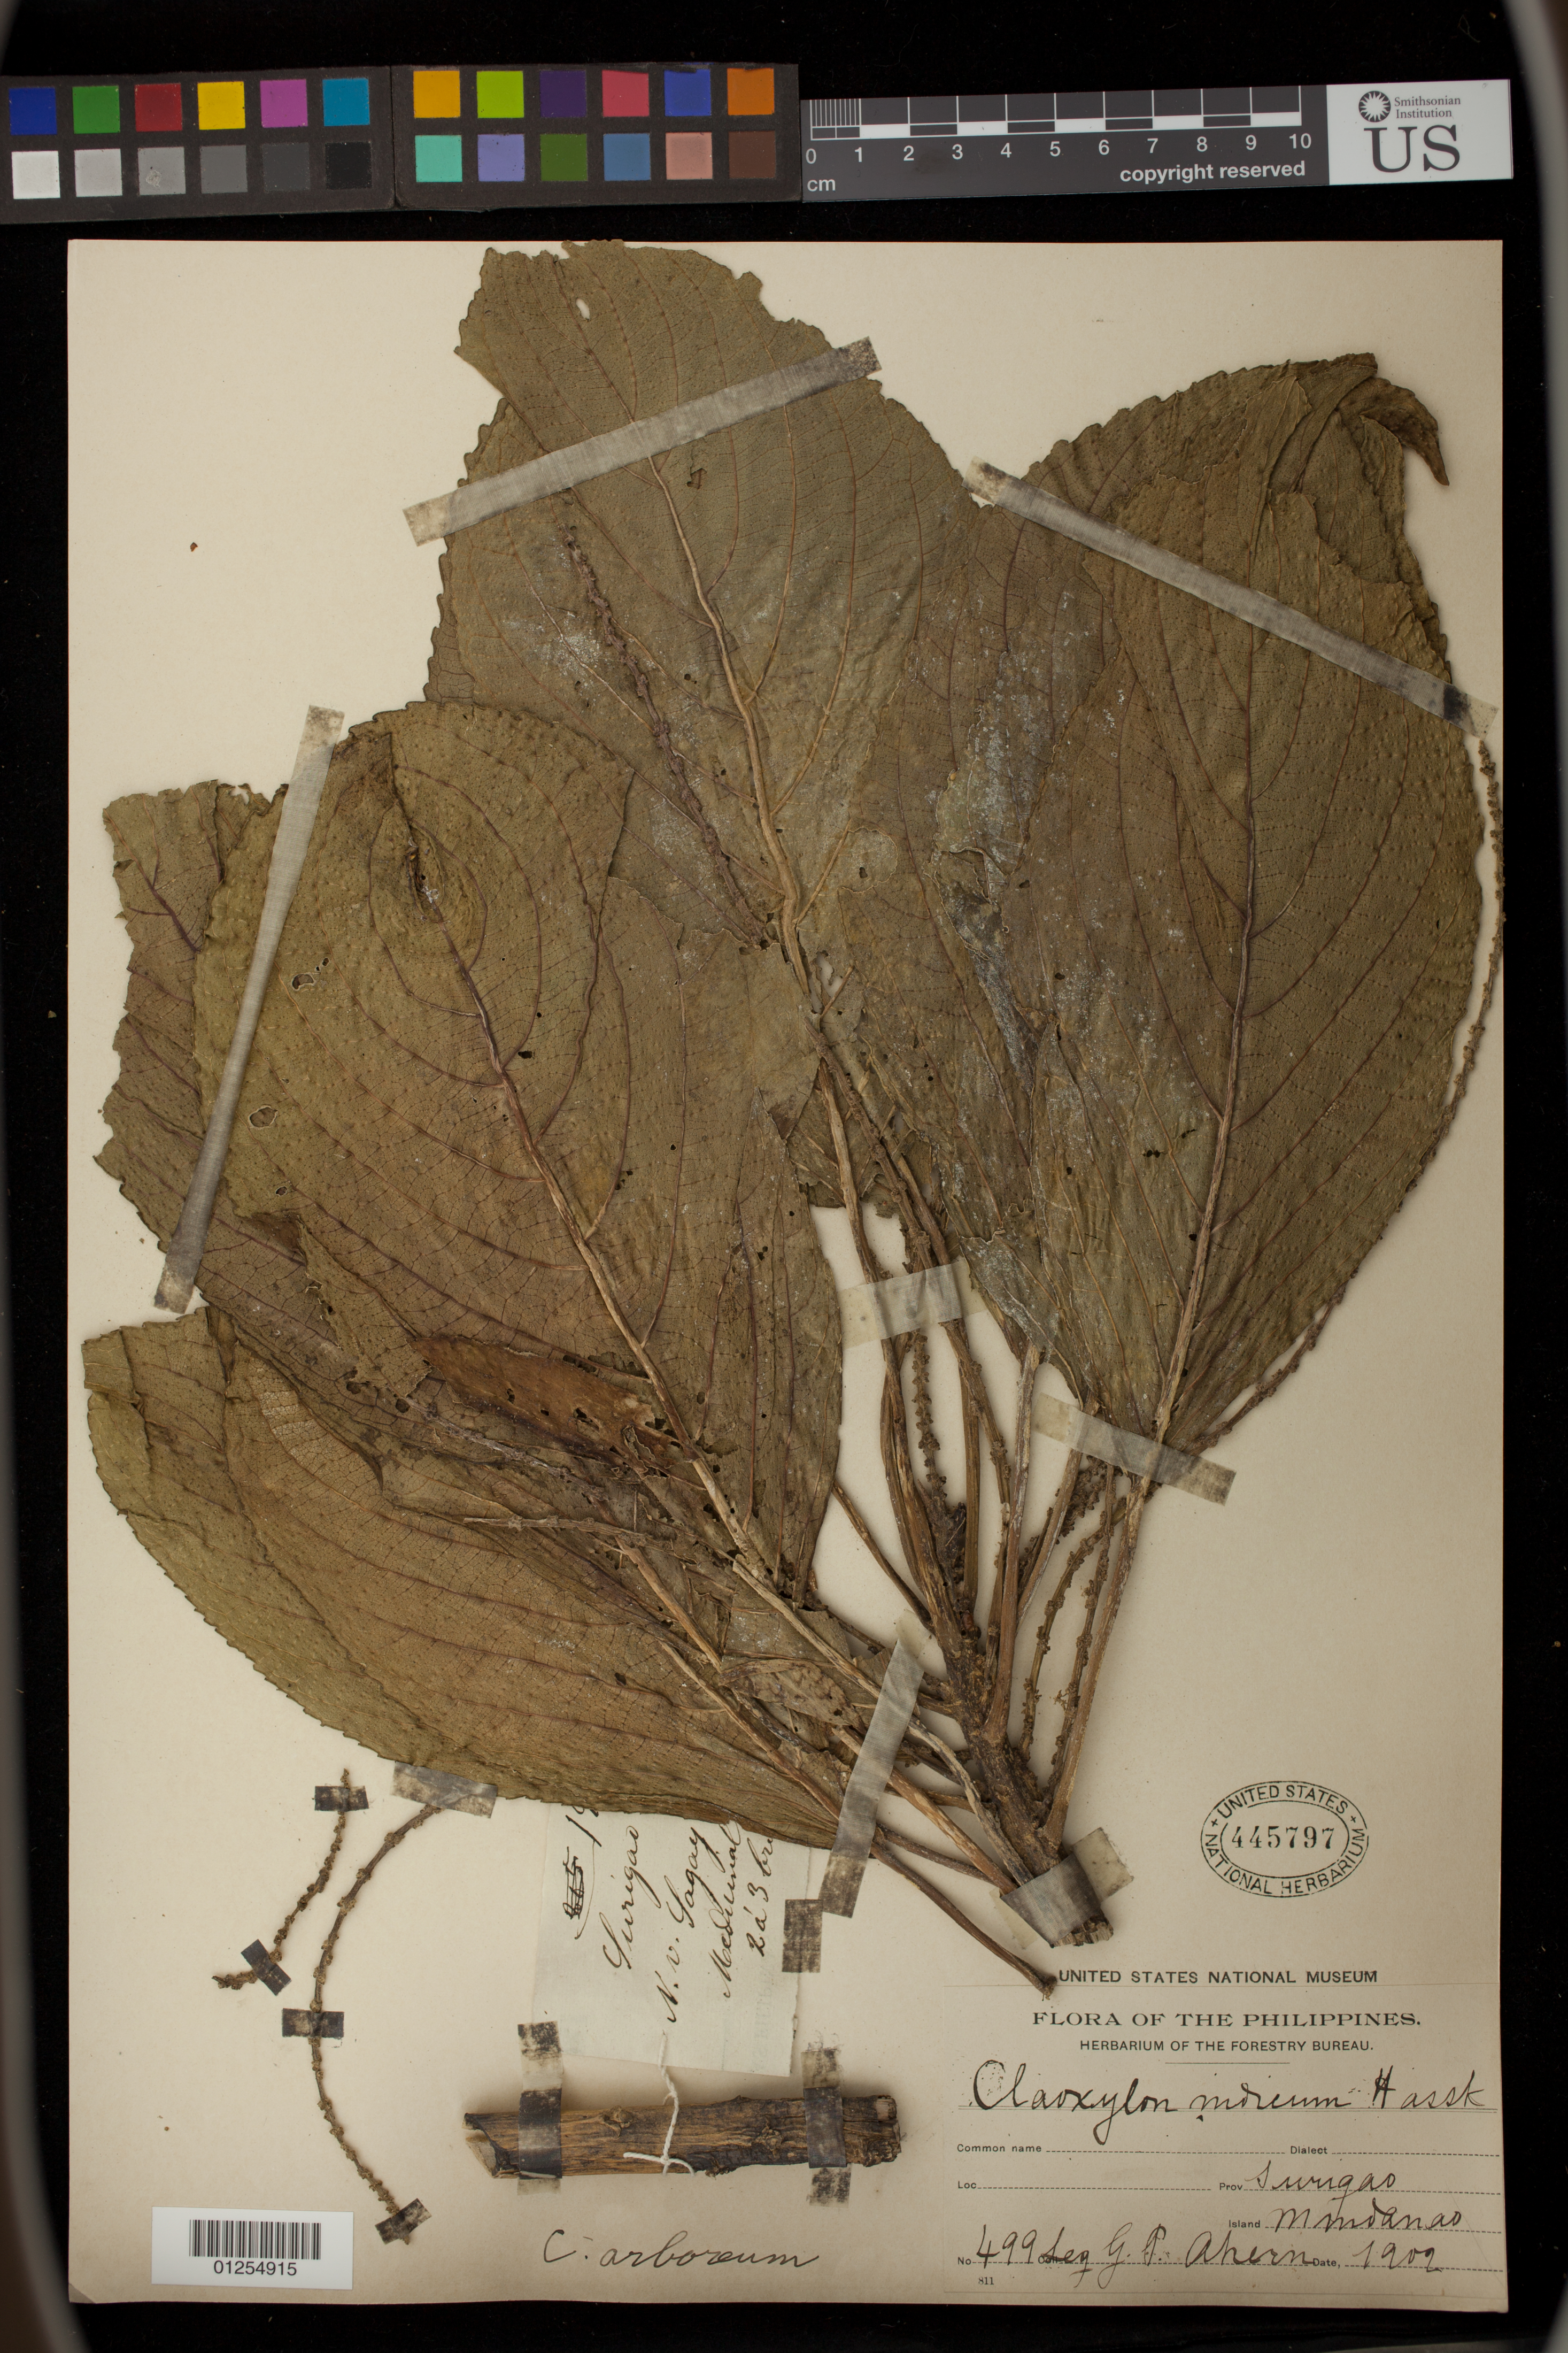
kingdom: Plantae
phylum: Tracheophyta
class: Magnoliopsida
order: Malpighiales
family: Euphorbiaceae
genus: Claoxylon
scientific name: Claoxylon arboreum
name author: Elmer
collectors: G. Ahern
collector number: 499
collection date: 1909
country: Philippines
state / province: Caraga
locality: Surigao,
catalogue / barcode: US 445797